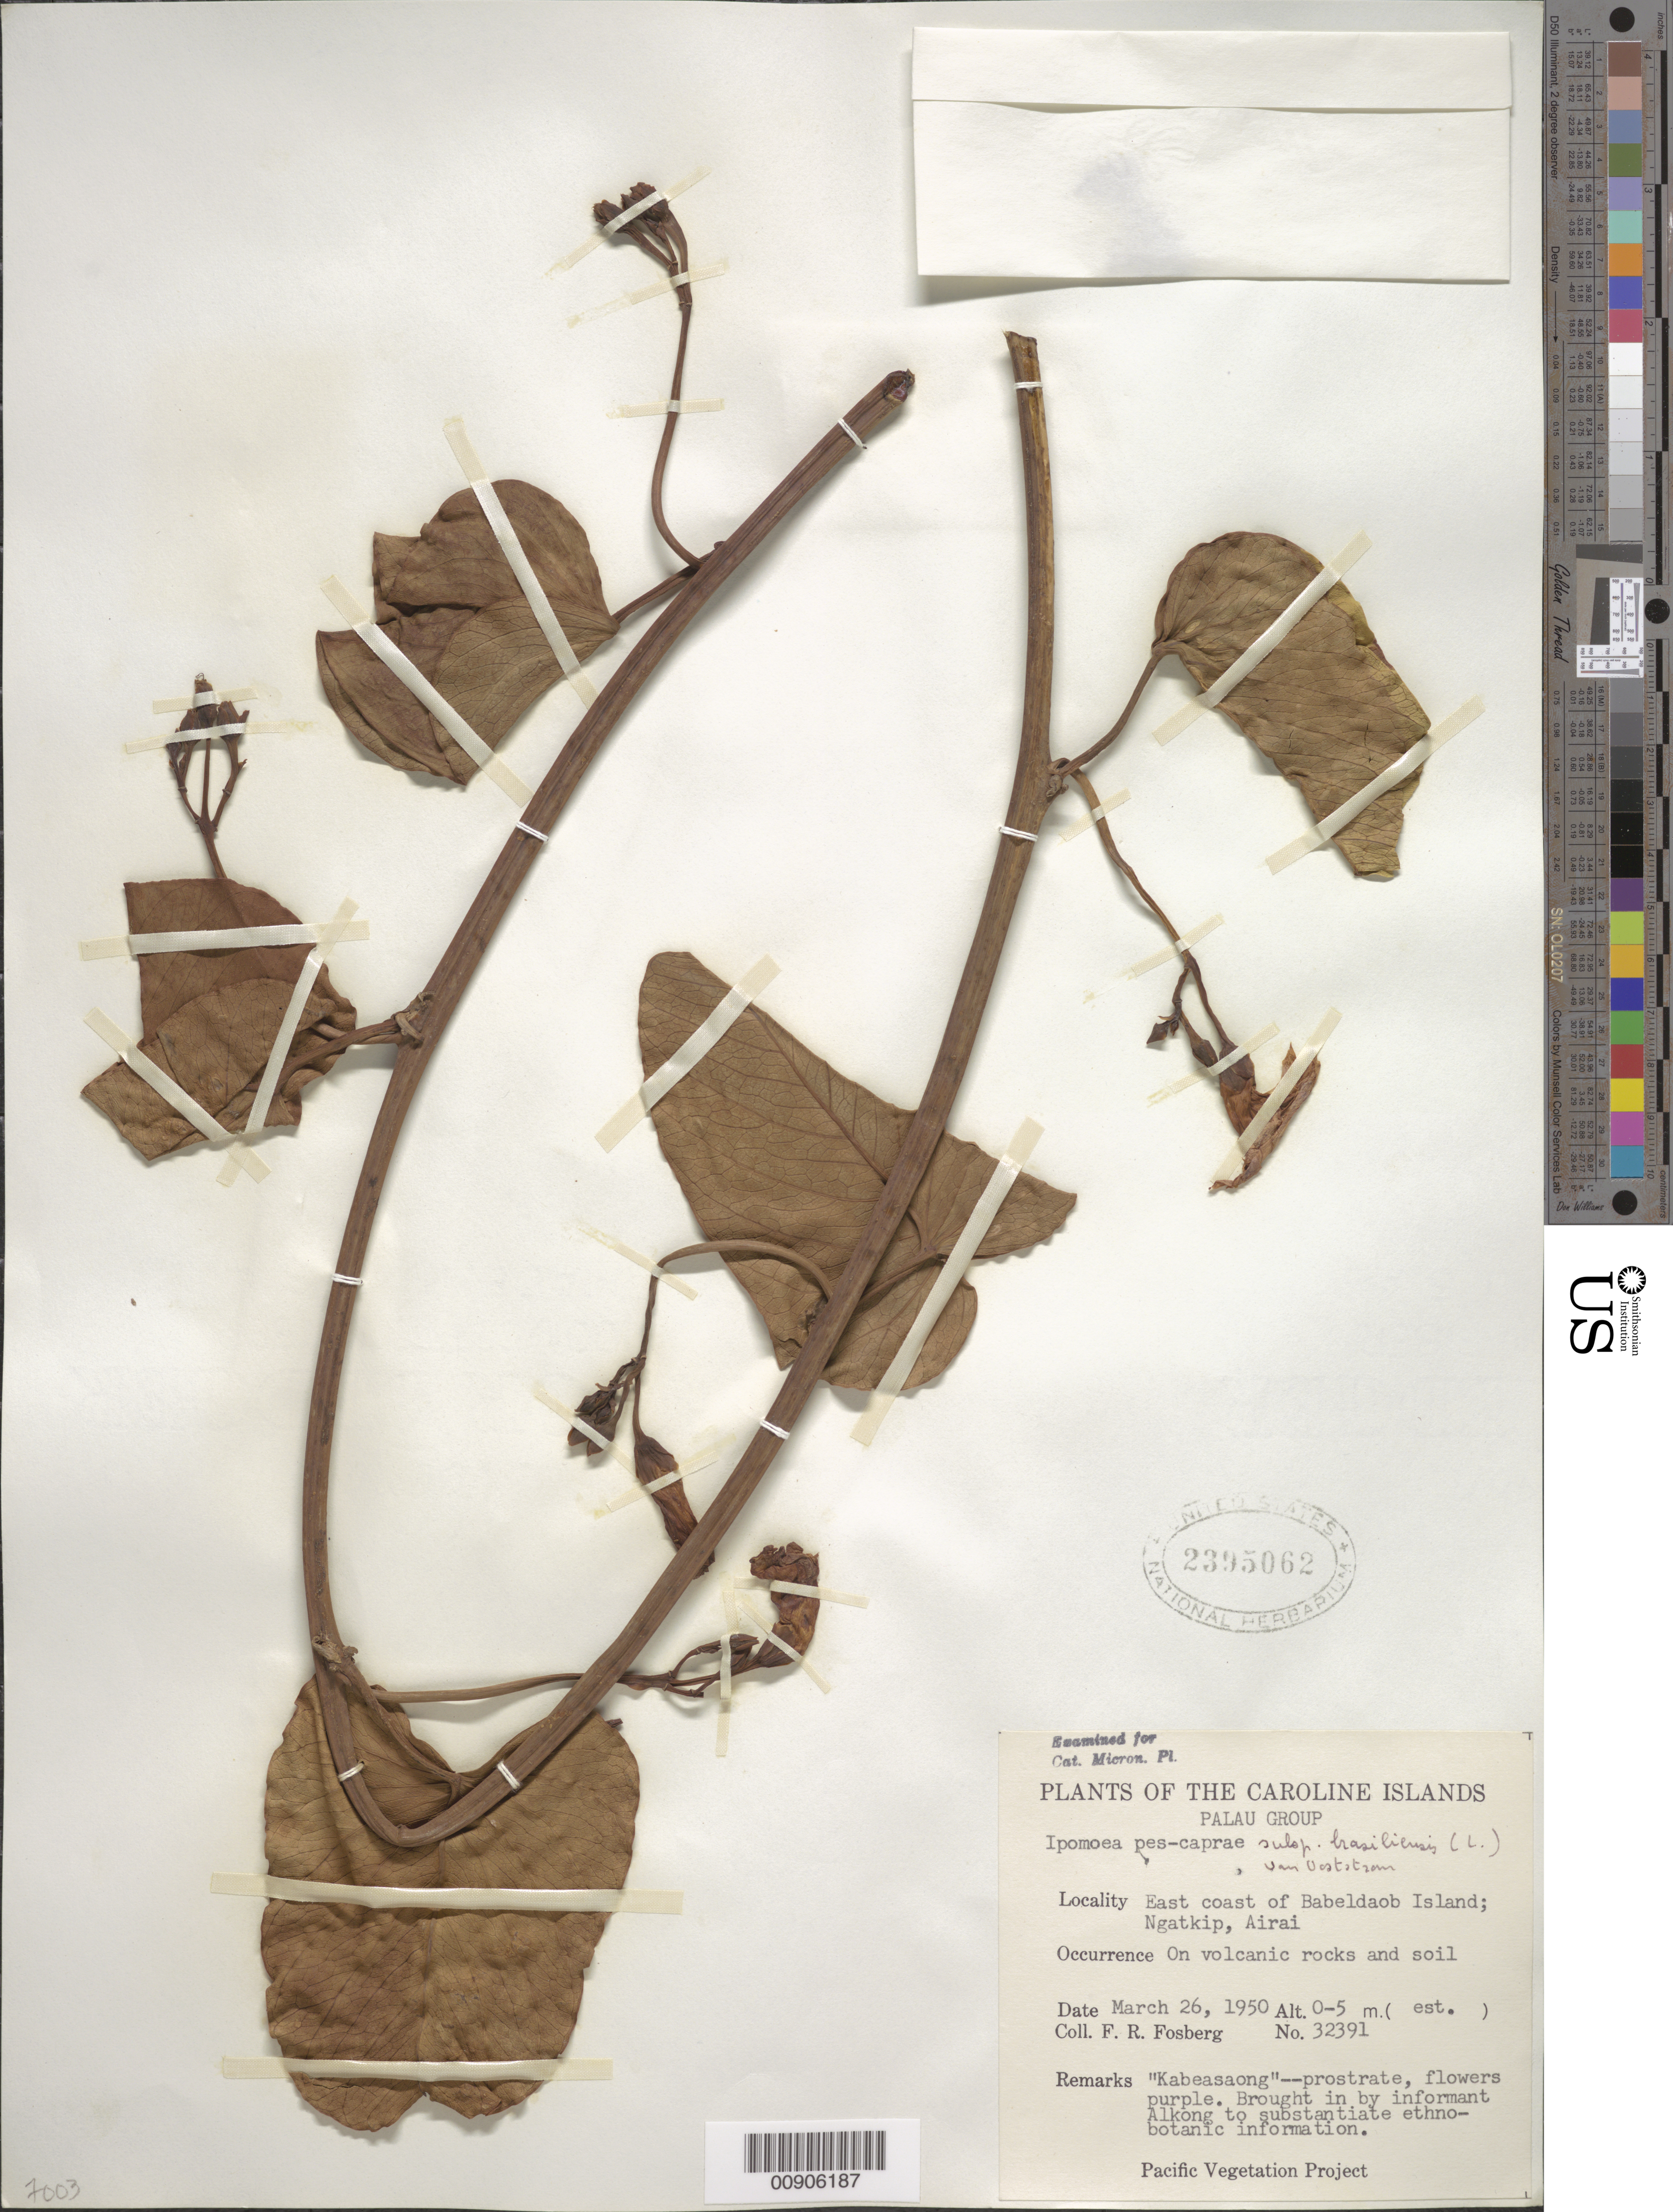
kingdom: Plantae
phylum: Tracheophyta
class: Magnoliopsida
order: Solanales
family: Convolvulaceae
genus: Ipomoea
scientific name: Ipomoea pes-caprae subsp. brasiliensis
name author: (L.) Ooststr.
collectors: F. R. Fosberg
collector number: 32391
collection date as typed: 26 Mar 1950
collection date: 1950-03-26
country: Palau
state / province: Airai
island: Babeldaob [Babelthuap]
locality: East coast of island; Ngatkip, Airai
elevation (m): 0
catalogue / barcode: US 2395062